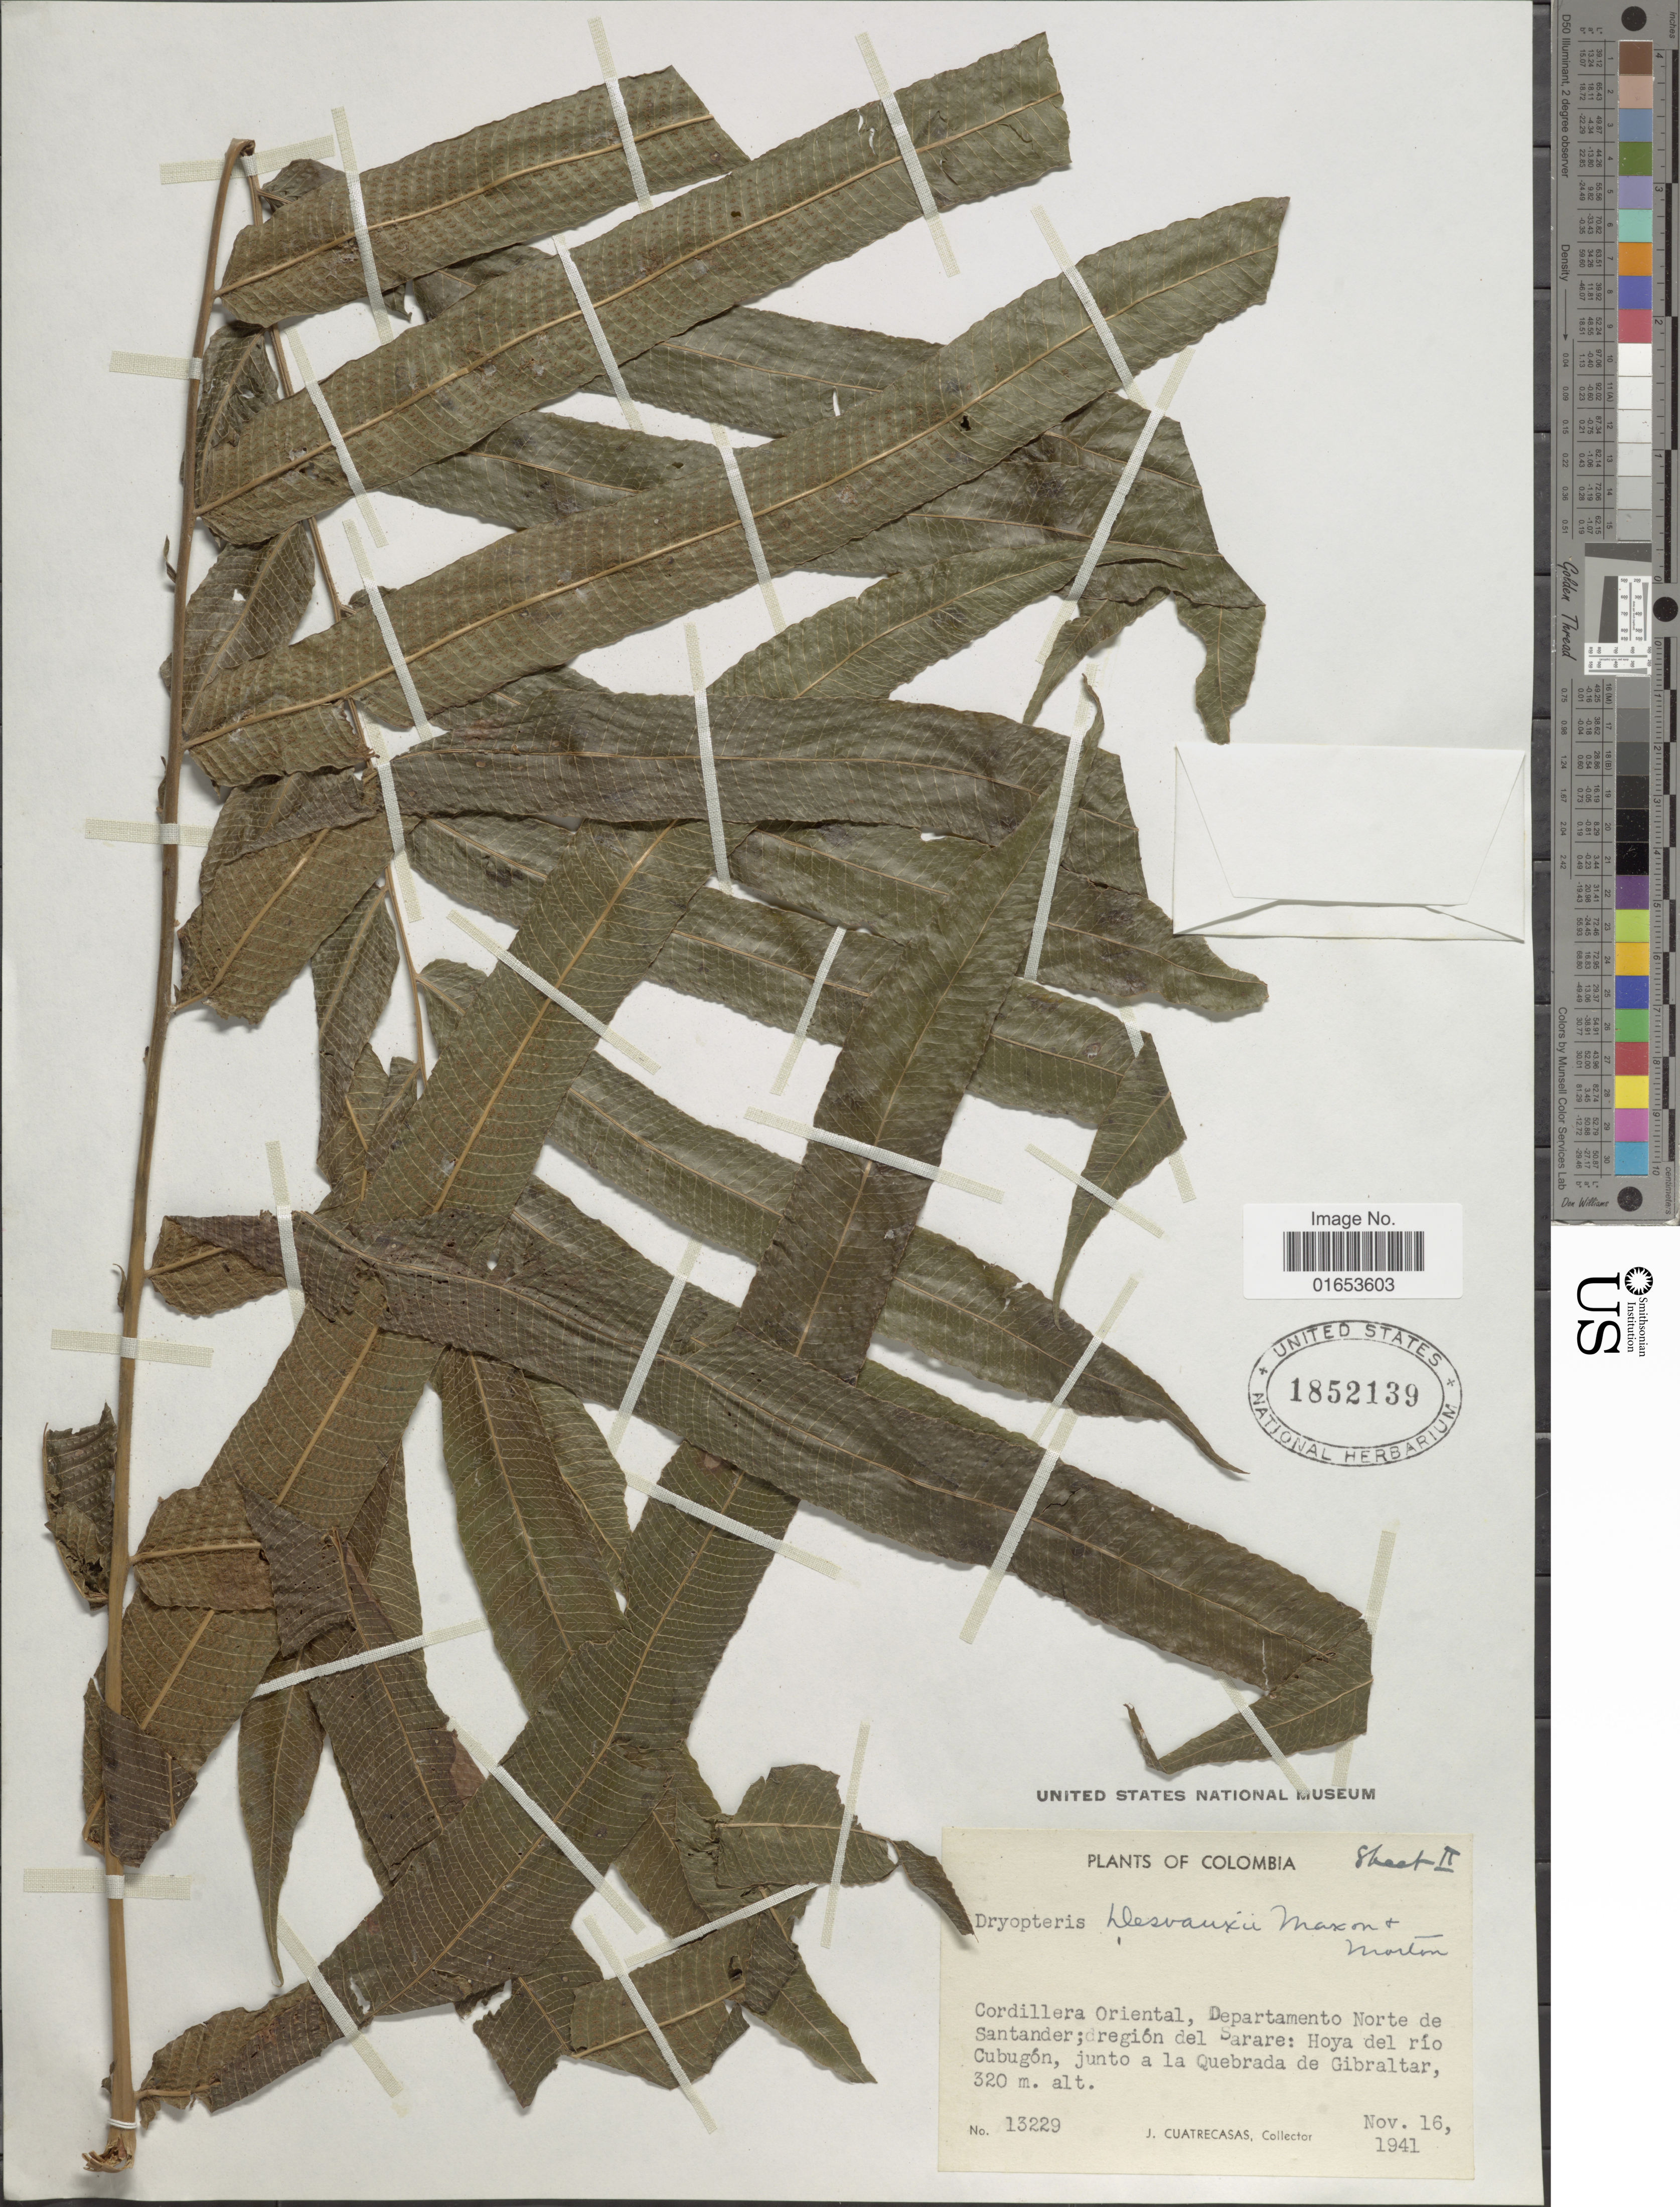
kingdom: Plantae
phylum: Tracheophyta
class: Polypodiopsida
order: Polypodiales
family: Thelypteridaceae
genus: Meniscium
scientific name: Meniscium longifolium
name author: Fée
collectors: J. Cuatrecasas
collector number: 13229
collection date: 1941-11-16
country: Colombia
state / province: Norte de Santander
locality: Cordillera Oriental; región del Sarare: Hoya del río Cubugón, junto a la Quebrada de Gibraltar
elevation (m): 320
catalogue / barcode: US 1852139